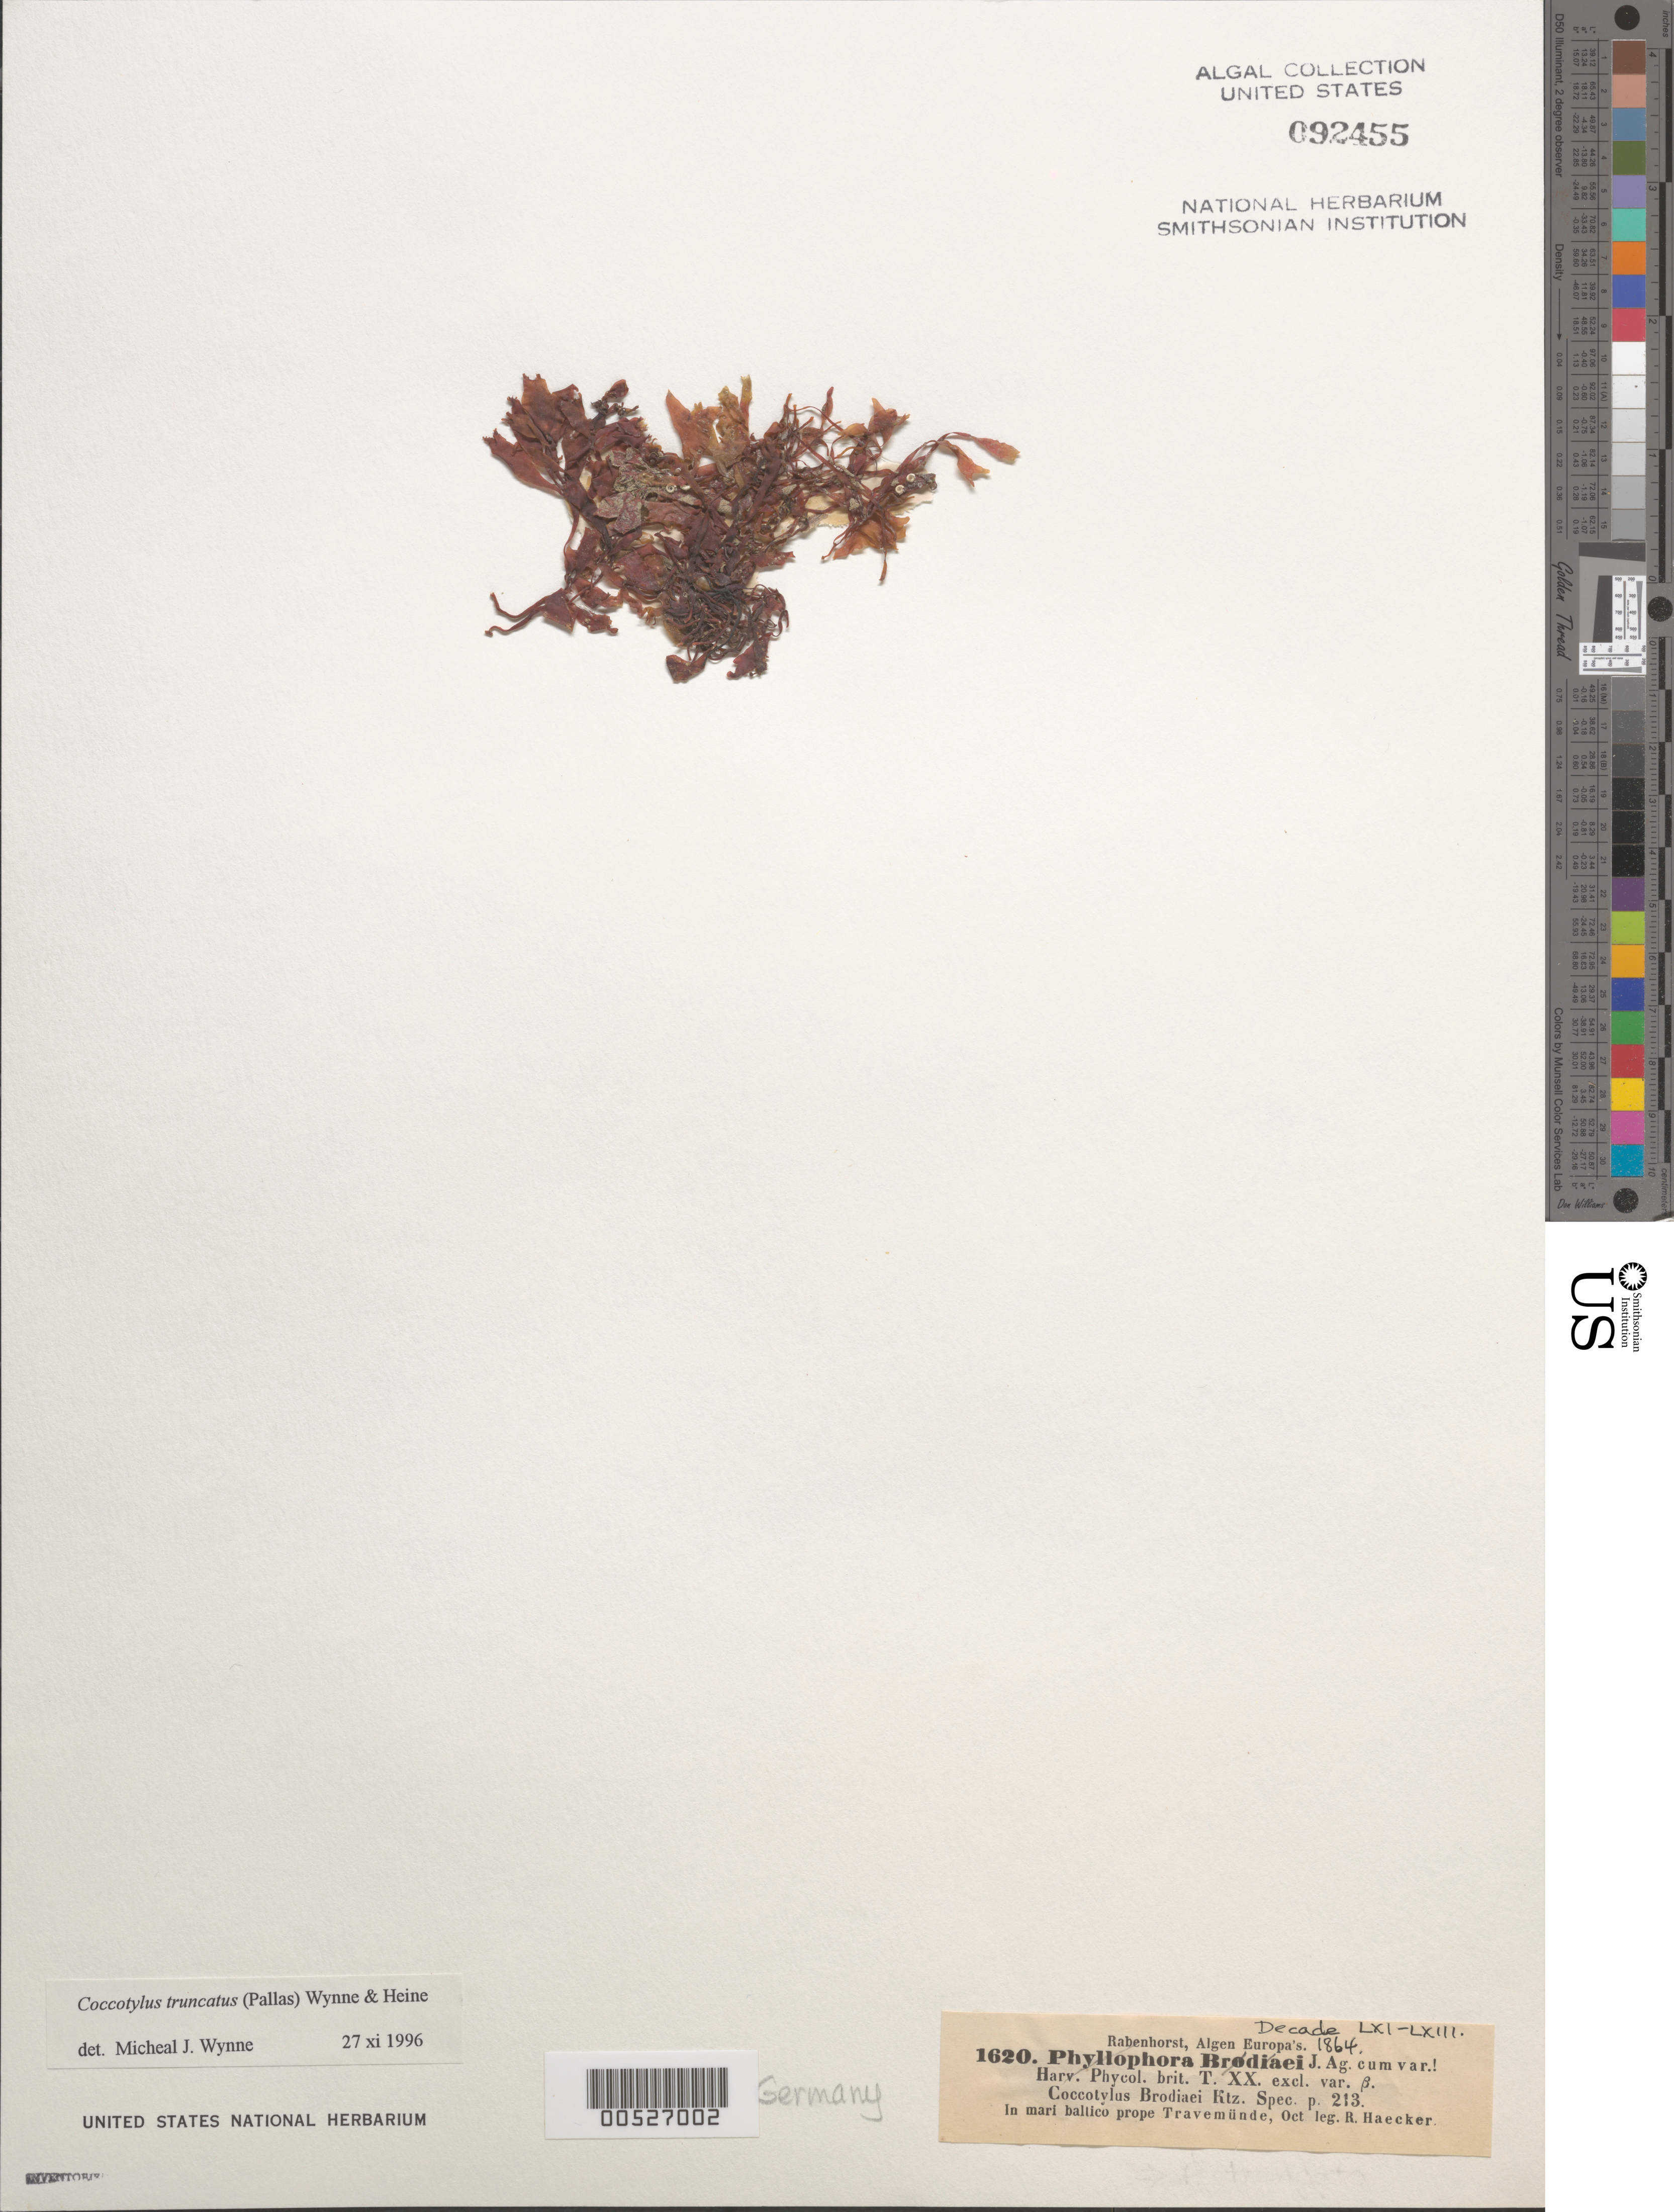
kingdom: Plantae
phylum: Rhodophyta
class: Florideophyceae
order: Gigartinales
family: Phyllophoraceae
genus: Coccotylus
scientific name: Coccotylus truncatus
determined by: Wynne, M. J.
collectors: R. Haecker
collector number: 1620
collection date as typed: Oct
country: Germany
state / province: Schleswig-Holstein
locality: Baltic Sea (Mari baltico), near Travemunde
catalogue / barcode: US 92455